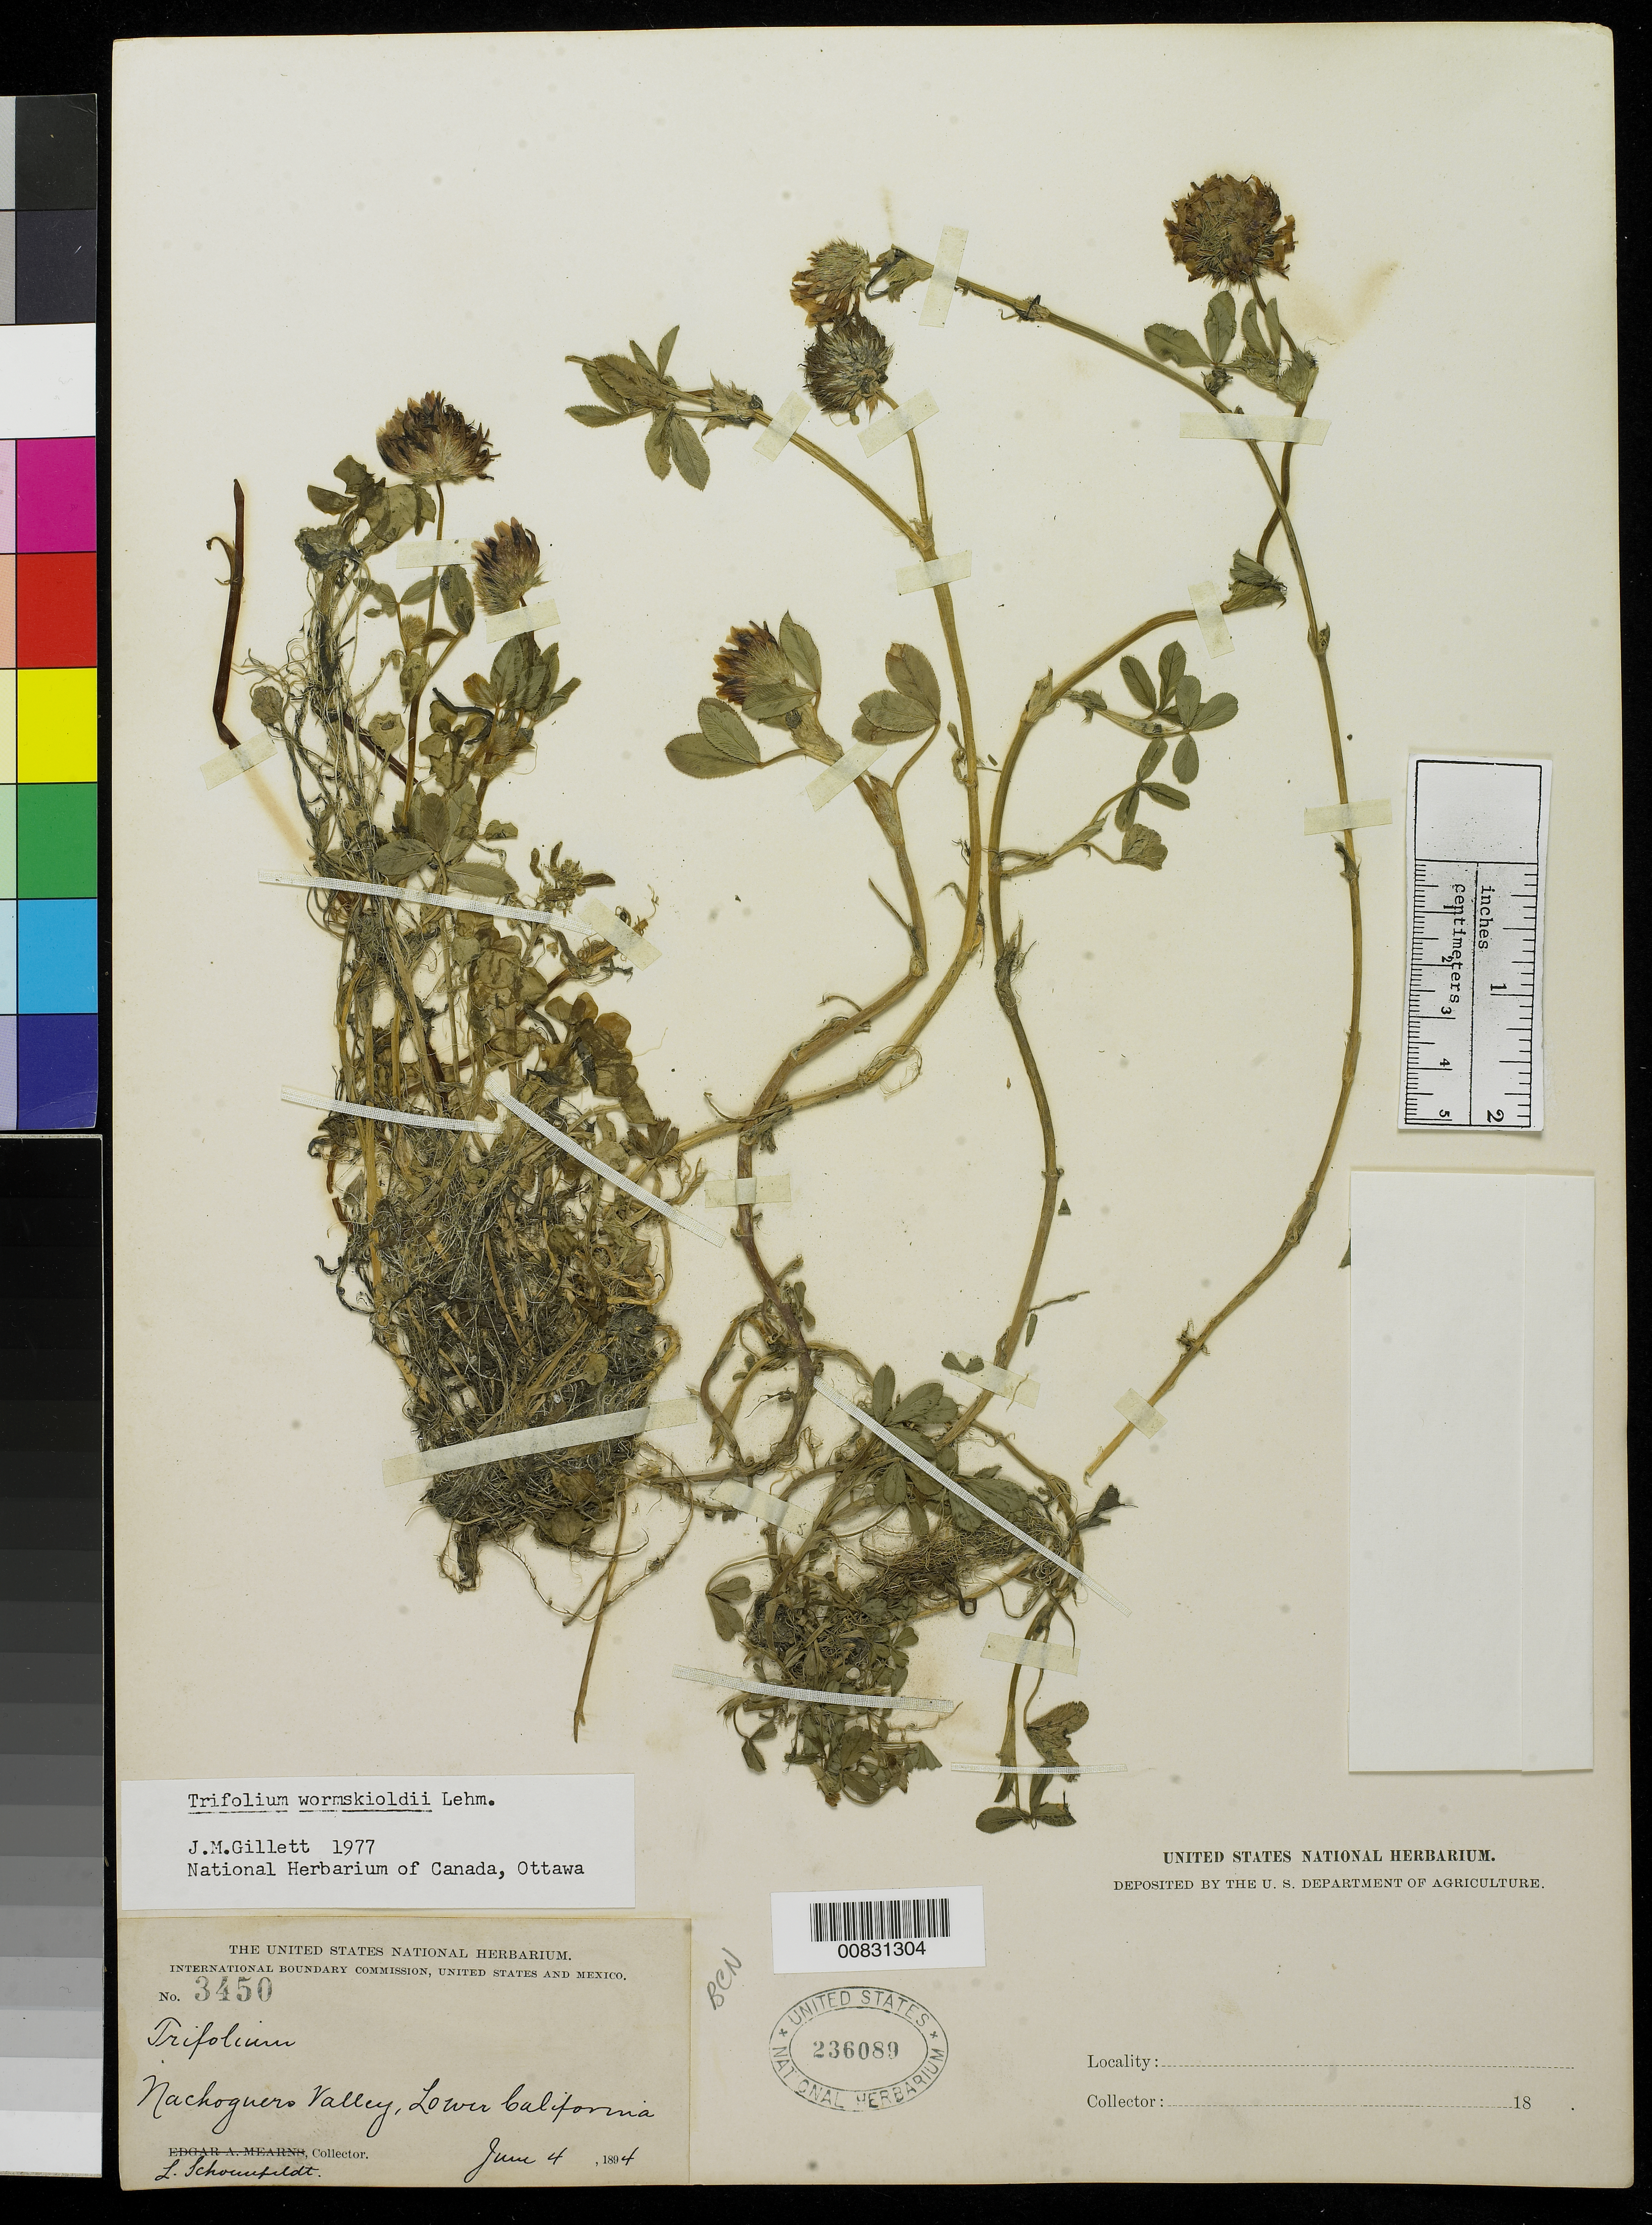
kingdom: Plantae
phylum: Tracheophyta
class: Magnoliopsida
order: Fabales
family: Fabaceae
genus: Trifolium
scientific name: Trifolium wormskioldii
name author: Lehm.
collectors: L. Schoenfeldt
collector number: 3450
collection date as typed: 04 Jun 1894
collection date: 1894-06-04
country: Mexico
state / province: Baja California Norte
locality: Nachoguero Valley, Baja California.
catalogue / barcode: US 236089